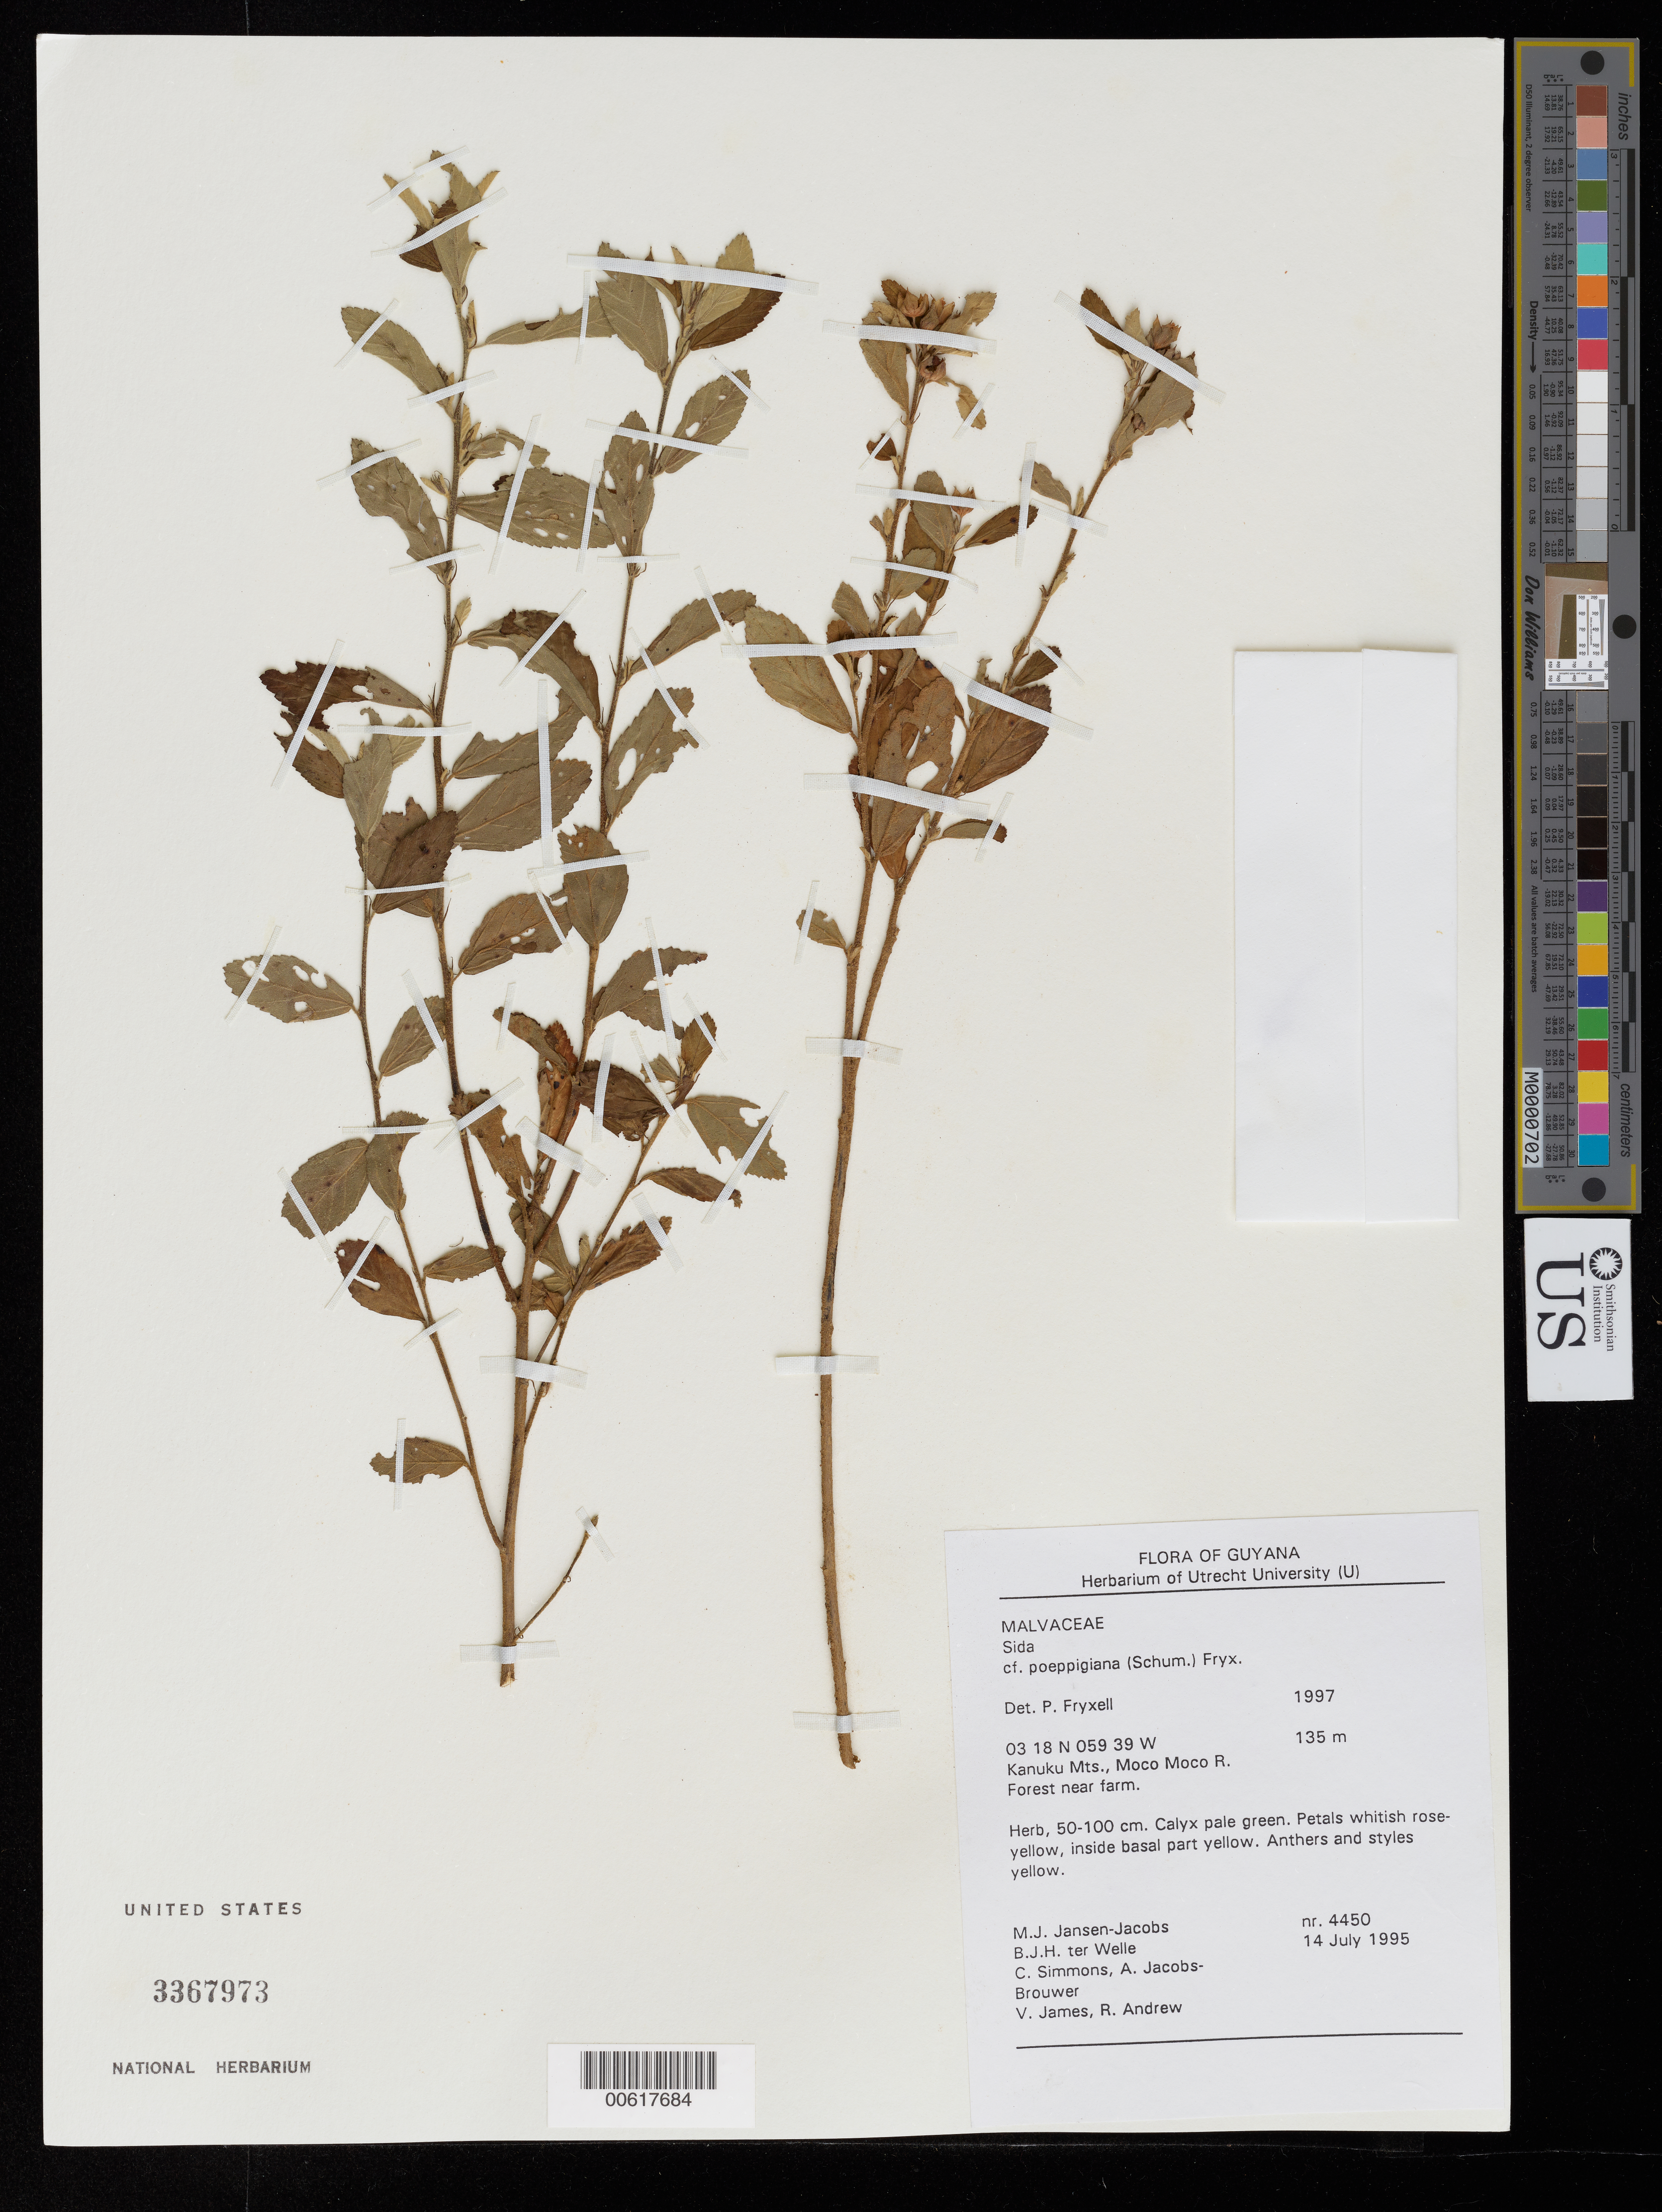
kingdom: Plantae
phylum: Tracheophyta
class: Magnoliopsida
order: Malvales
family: Malvaceae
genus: Sida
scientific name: Sida poeppigiana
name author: (K. Schum.) Fryxell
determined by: Fryxell, Paul A.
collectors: M. J. Jansen-Jacobs, B. Welle, C. Simmons, A. Jacobs-Brouwer, V. James & R. Andrew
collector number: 4450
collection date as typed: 14-Jul-95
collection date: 1995-07-14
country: Guyana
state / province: U. Takutu-U. Essequibo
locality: Moco Moco River, Kanuku Mts.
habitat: Forest near farm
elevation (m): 135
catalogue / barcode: US 3367973